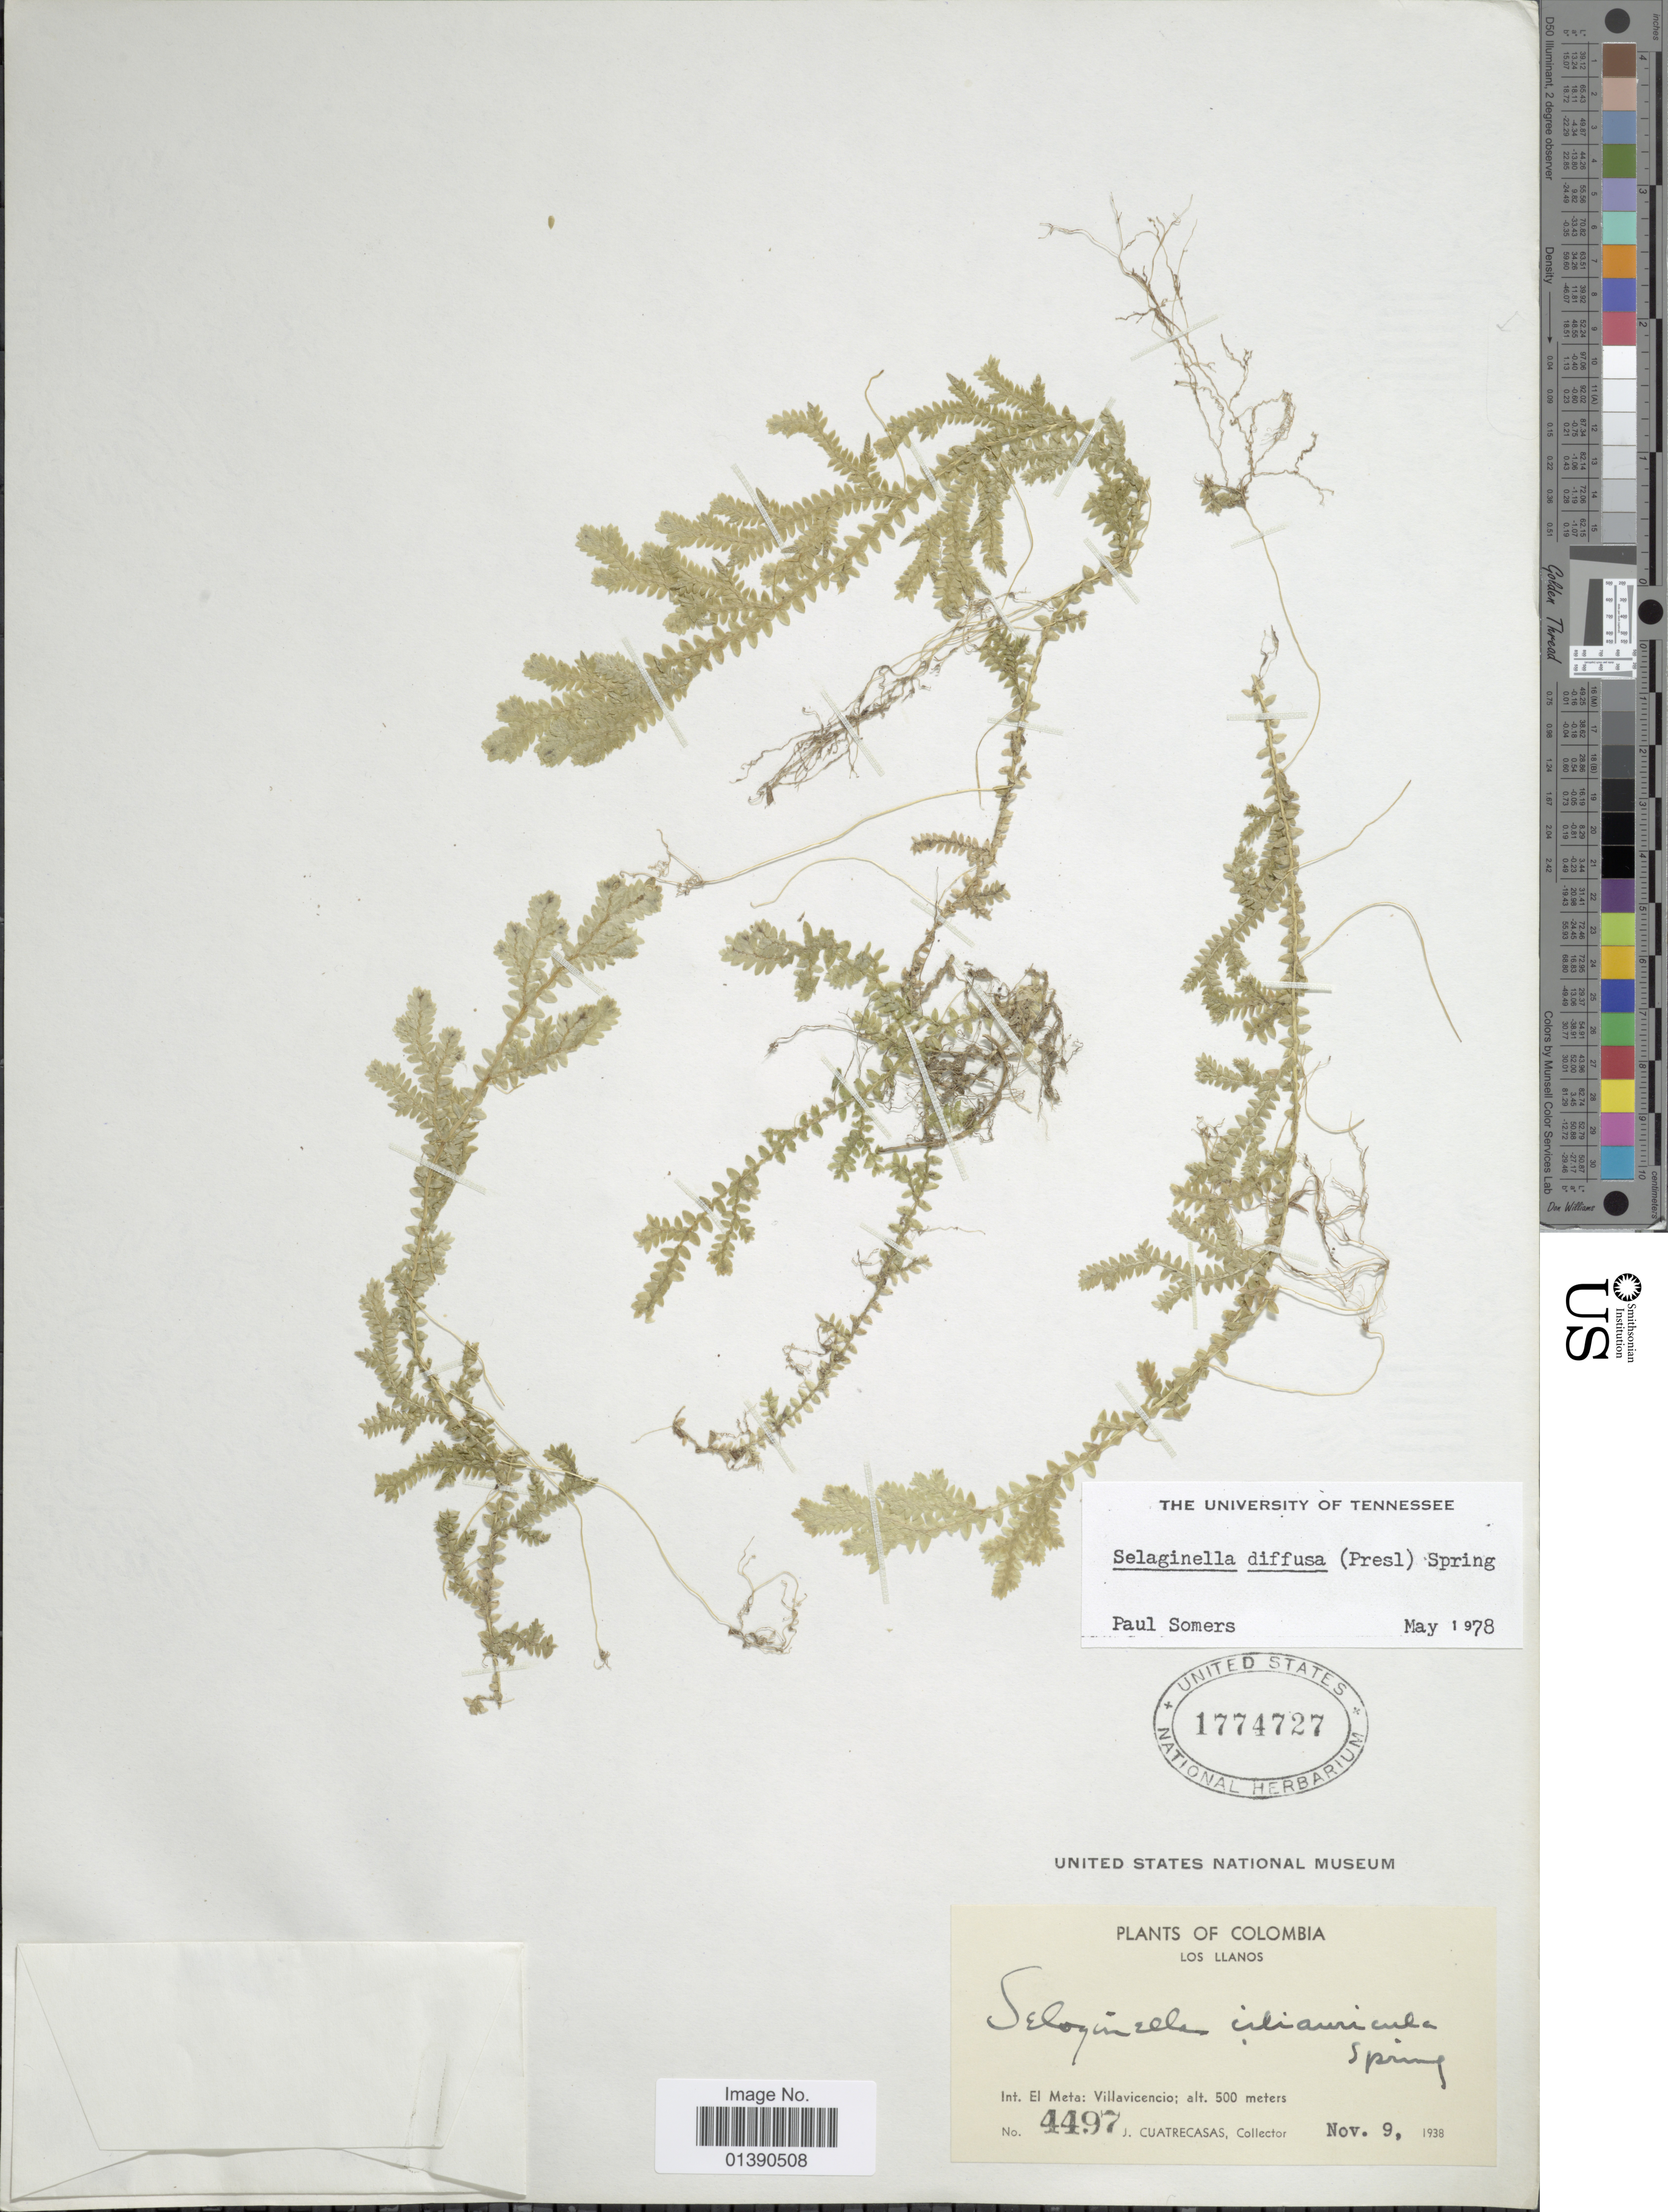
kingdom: Plantae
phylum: Tracheophyta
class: Lycopodiopsida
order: Selaginellales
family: Selaginellaceae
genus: Selaginella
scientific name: Selaginella diffusa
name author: (C. Presl) Spring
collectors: J. Cuatrecasas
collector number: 4497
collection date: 1938-11-09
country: Colombia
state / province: Meta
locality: Los Llanos, Villavicencio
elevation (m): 500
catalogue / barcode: US 1774727